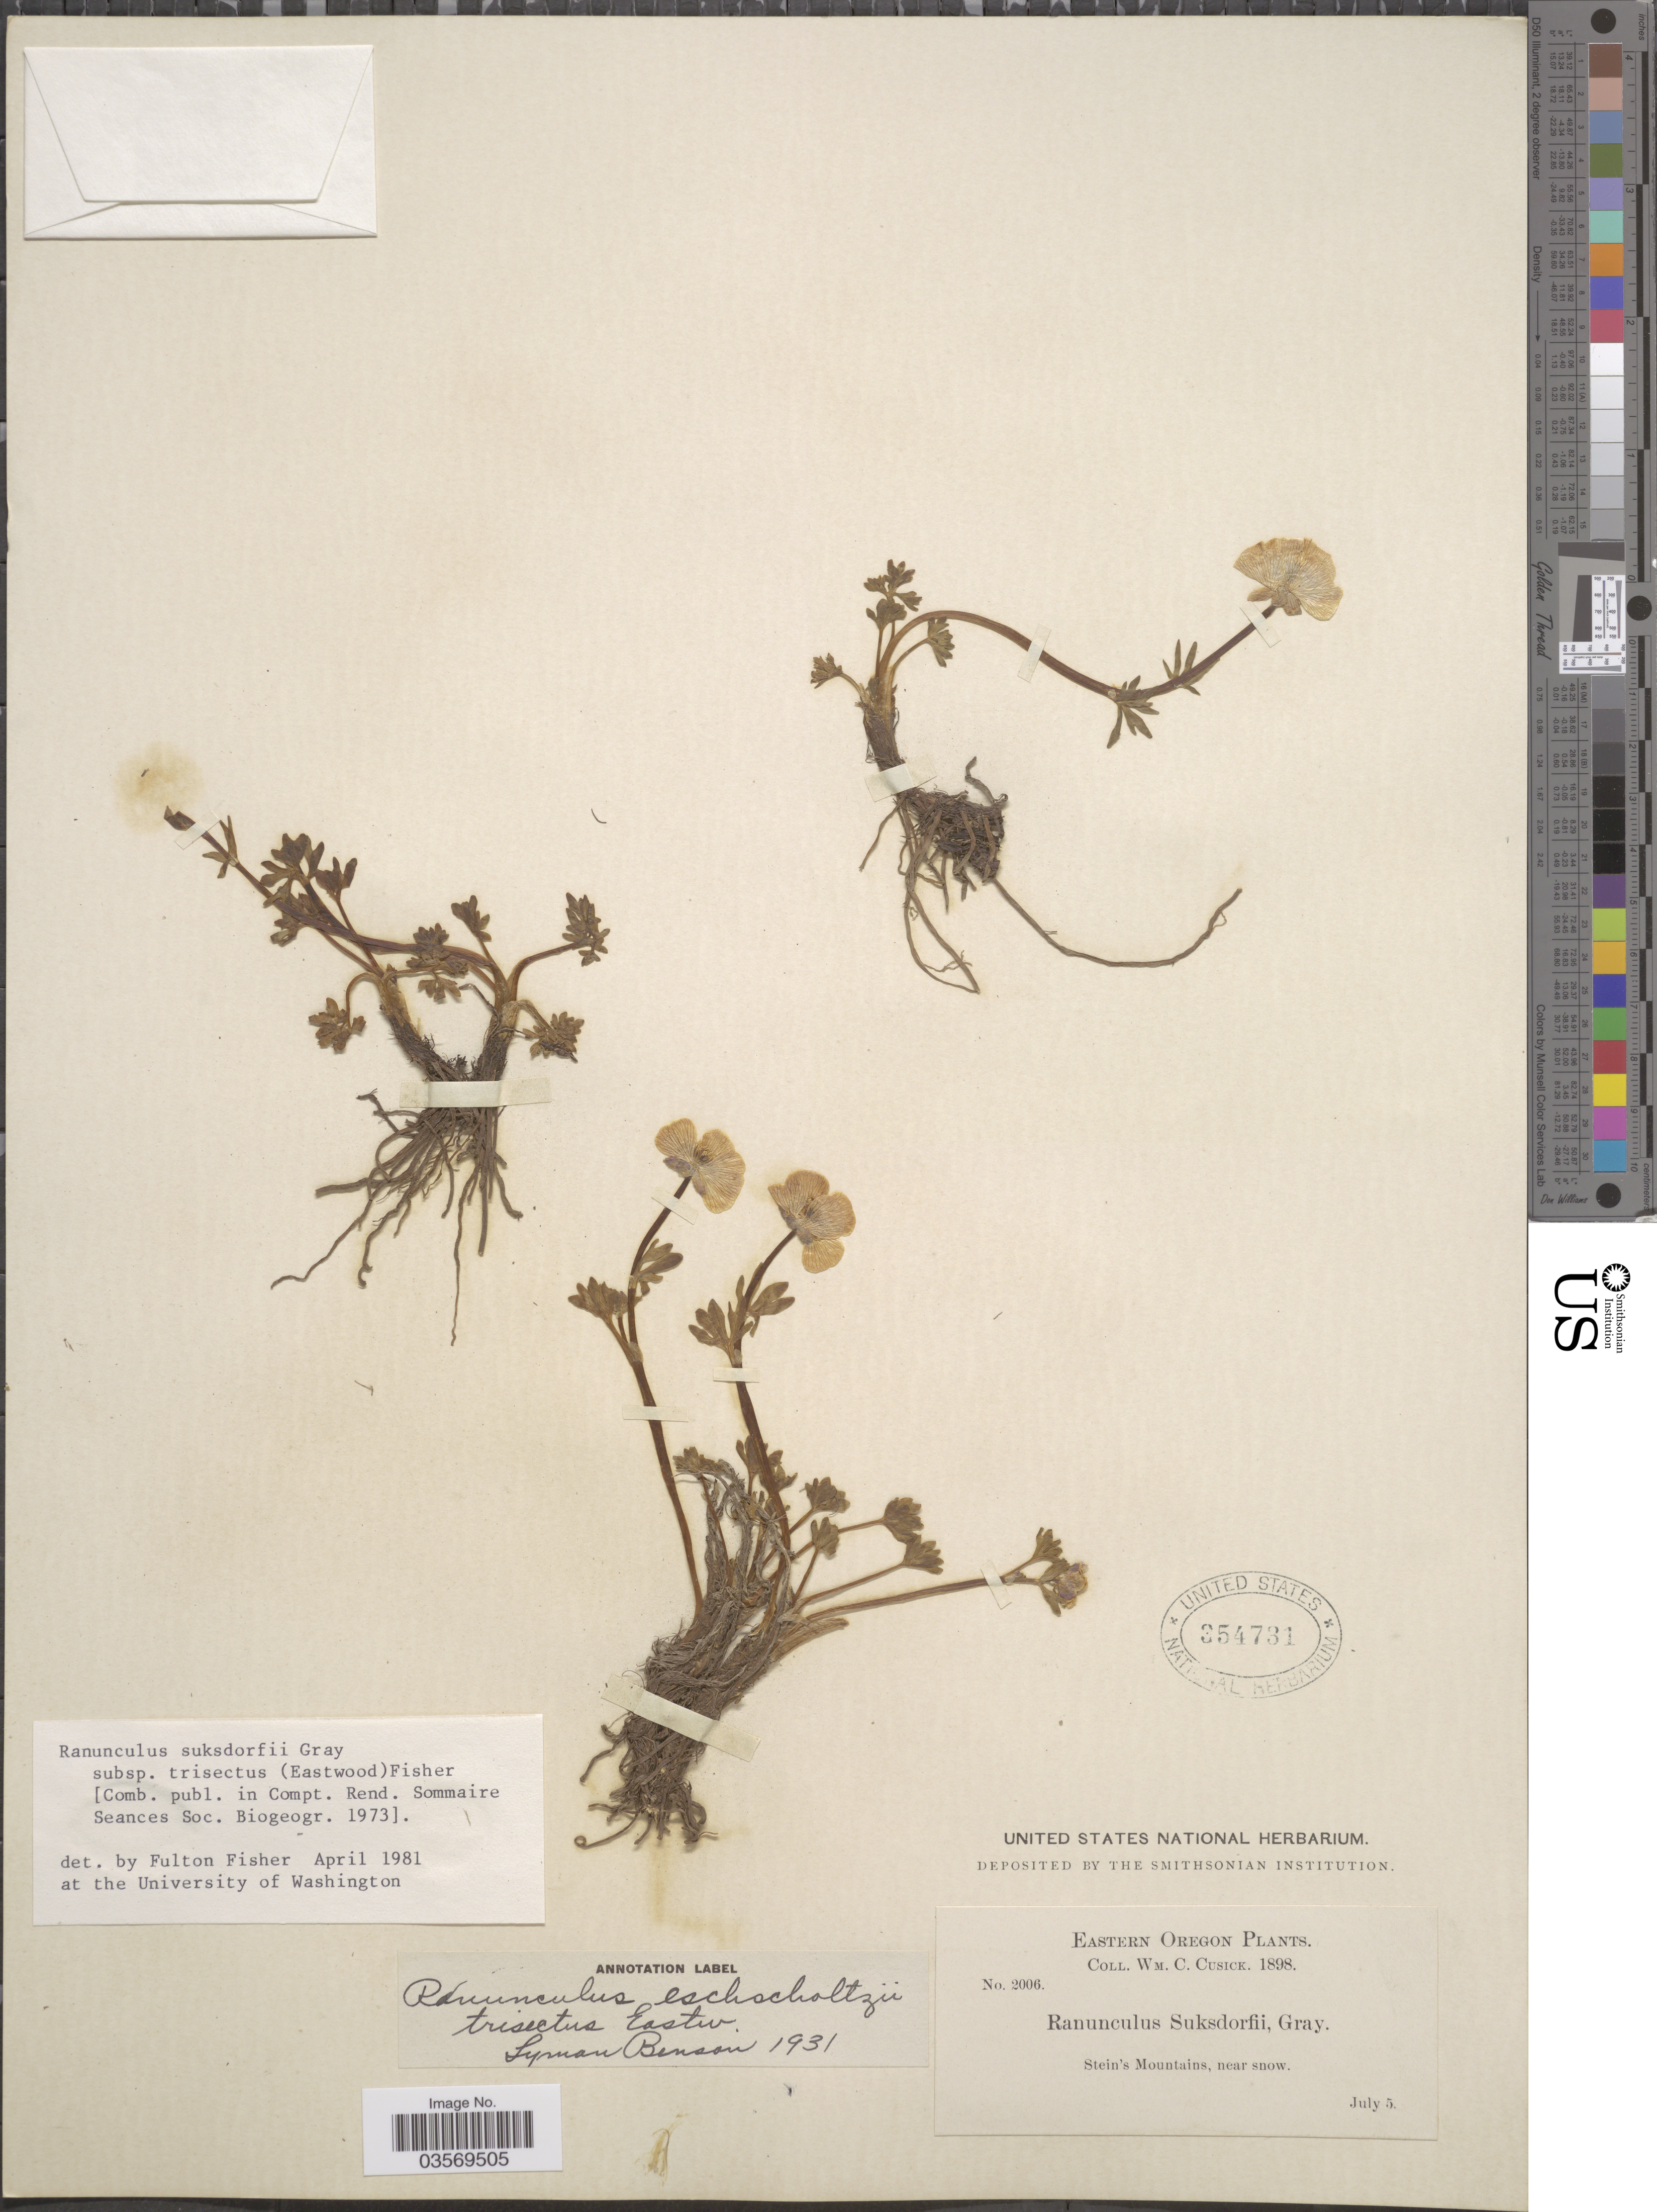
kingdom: Plantae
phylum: Tracheophyta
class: Magnoliopsida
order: Ranunculales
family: Ranunculaceae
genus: Ranunculus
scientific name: Ranunculus suksdorfii subsp. trisectus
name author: (Eastw.) F.J.F. Fisher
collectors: W. C. Cusick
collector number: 2006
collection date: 1898-07-05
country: United States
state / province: Oregon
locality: Eastern Oregon. Stein's Mountains.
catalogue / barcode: US 354731